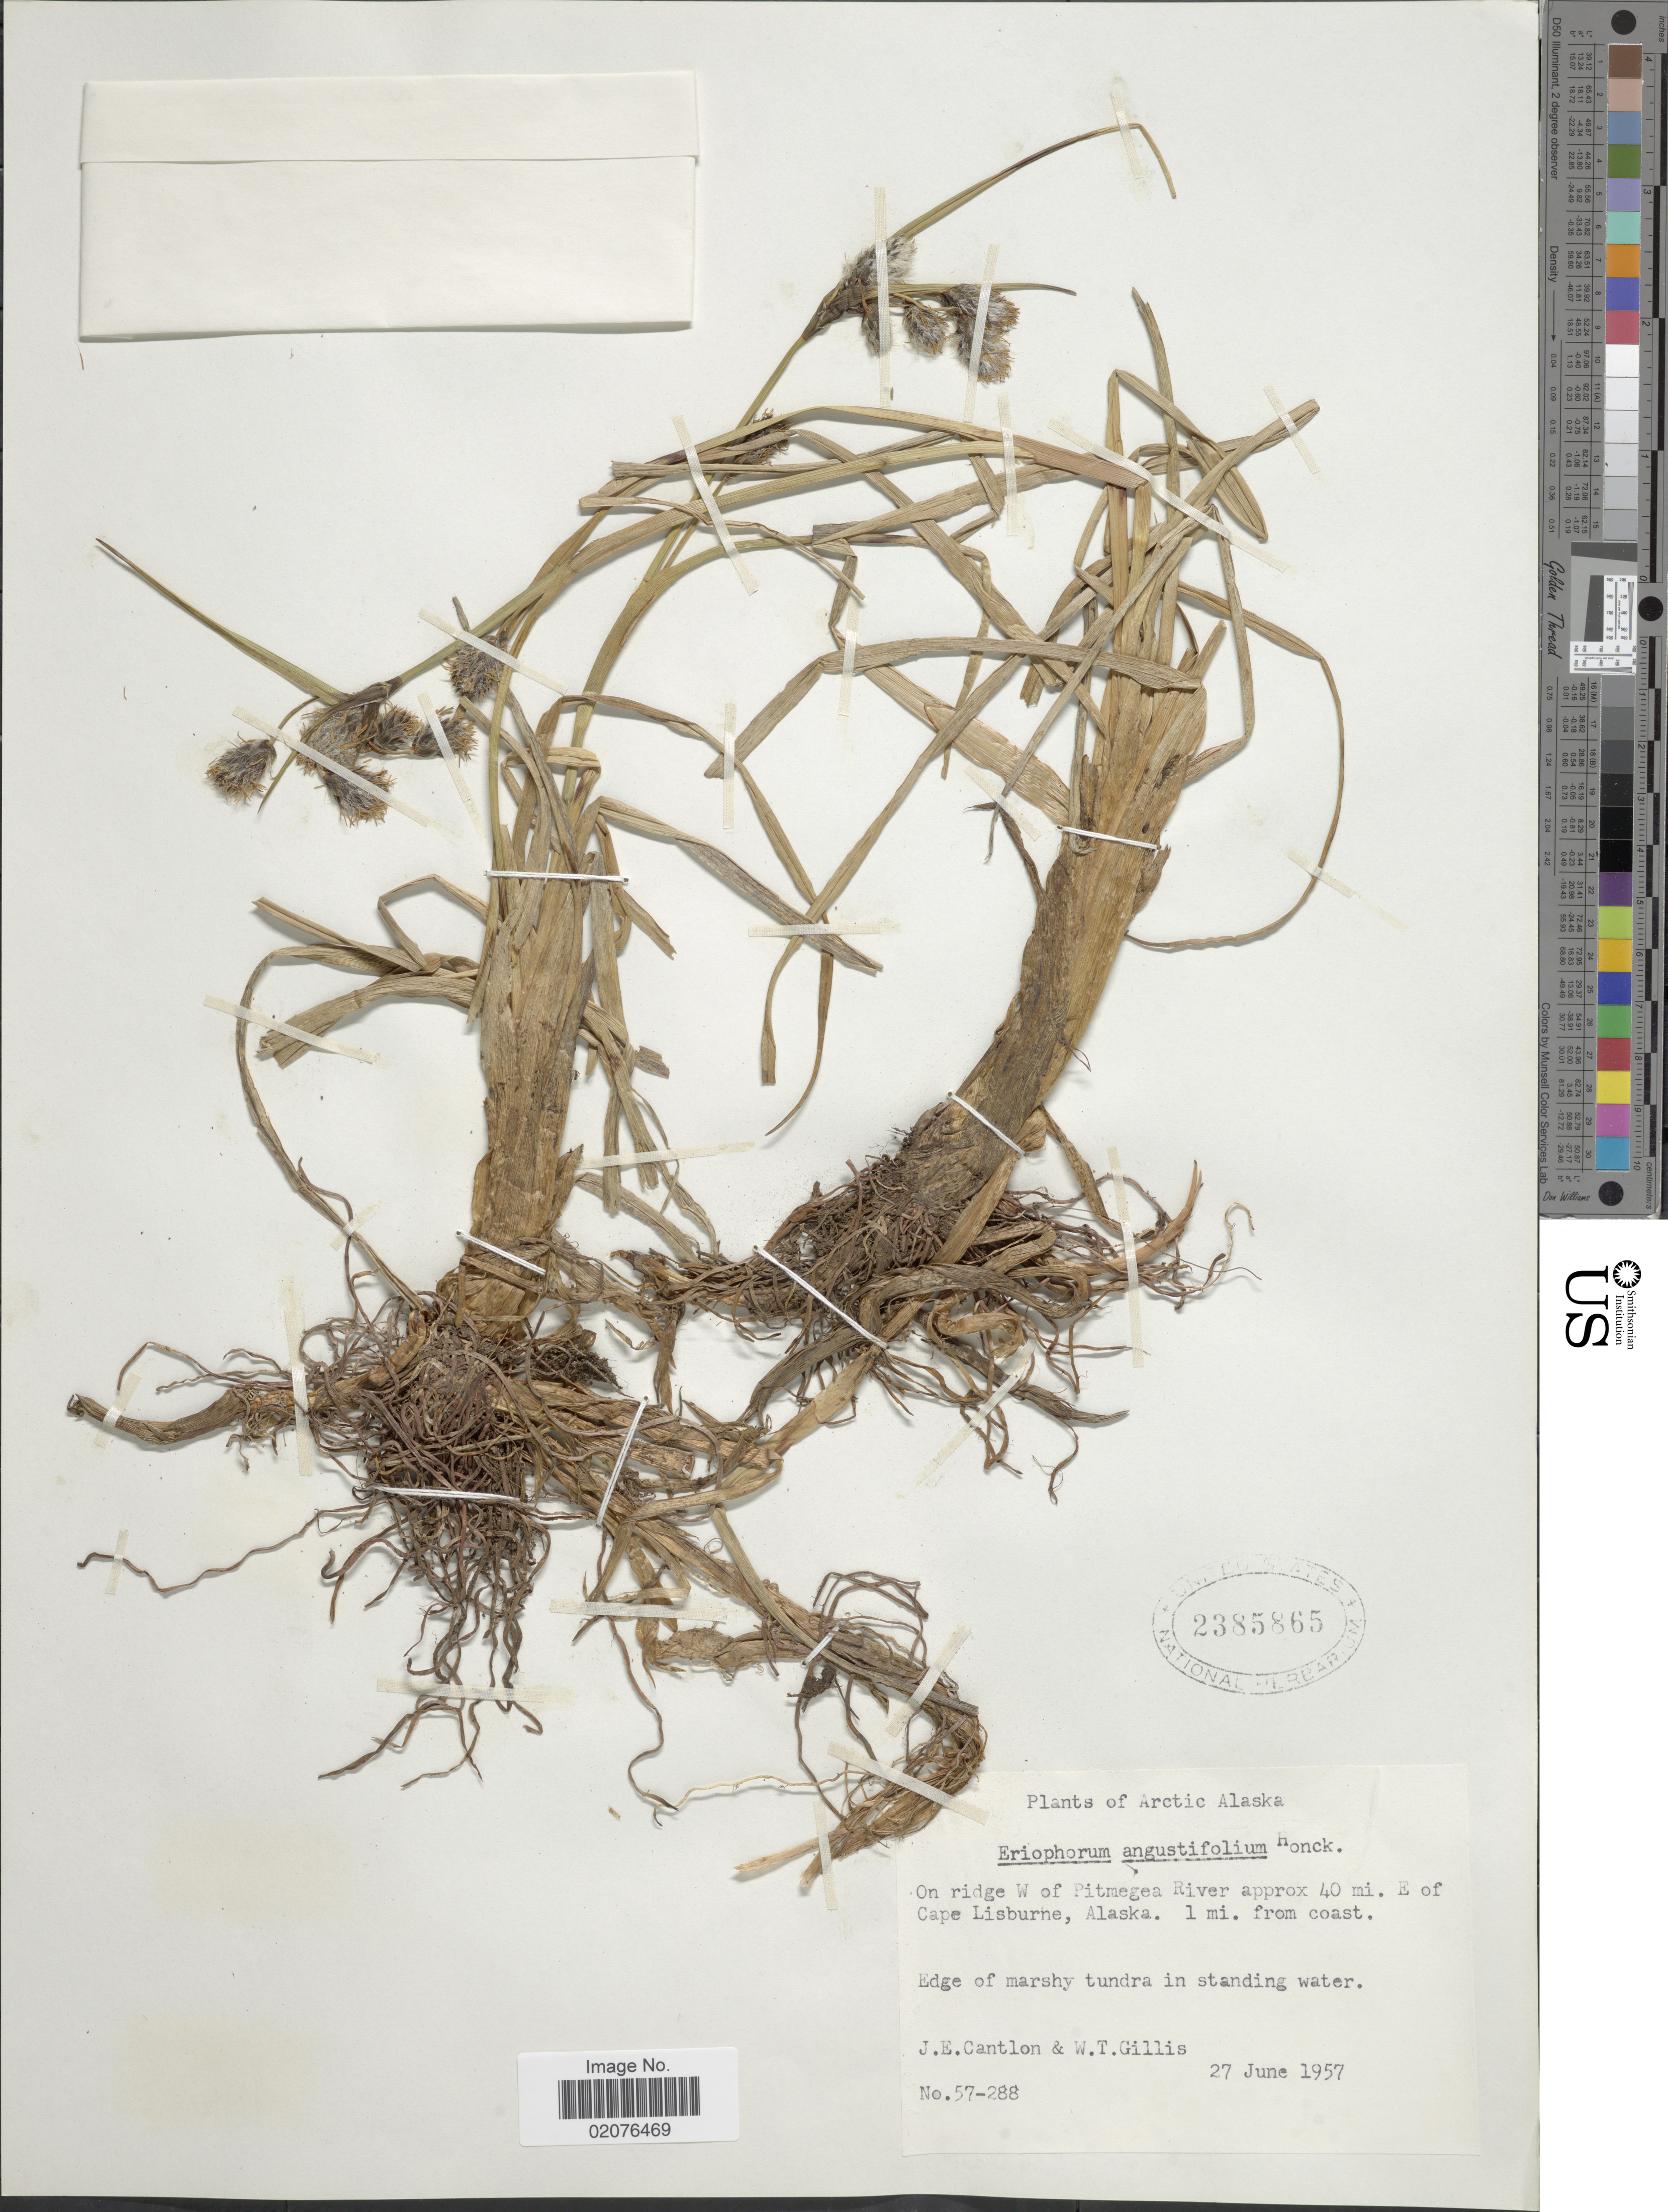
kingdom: Plantae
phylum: Tracheophyta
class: Liliopsida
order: Poales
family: Cyperaceae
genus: Eriophorum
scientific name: Eriophorum angustifolium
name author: Honck.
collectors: J. Cantlon & W. T. Gillis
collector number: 57-288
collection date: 1957-06-27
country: United States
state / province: Alaska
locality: Arctic Alaska, On ridge W of Pitmega River approx. 40 mi. E. of Cape Lisburne, Alaska. 1 mi. from coast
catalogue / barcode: US 2385865